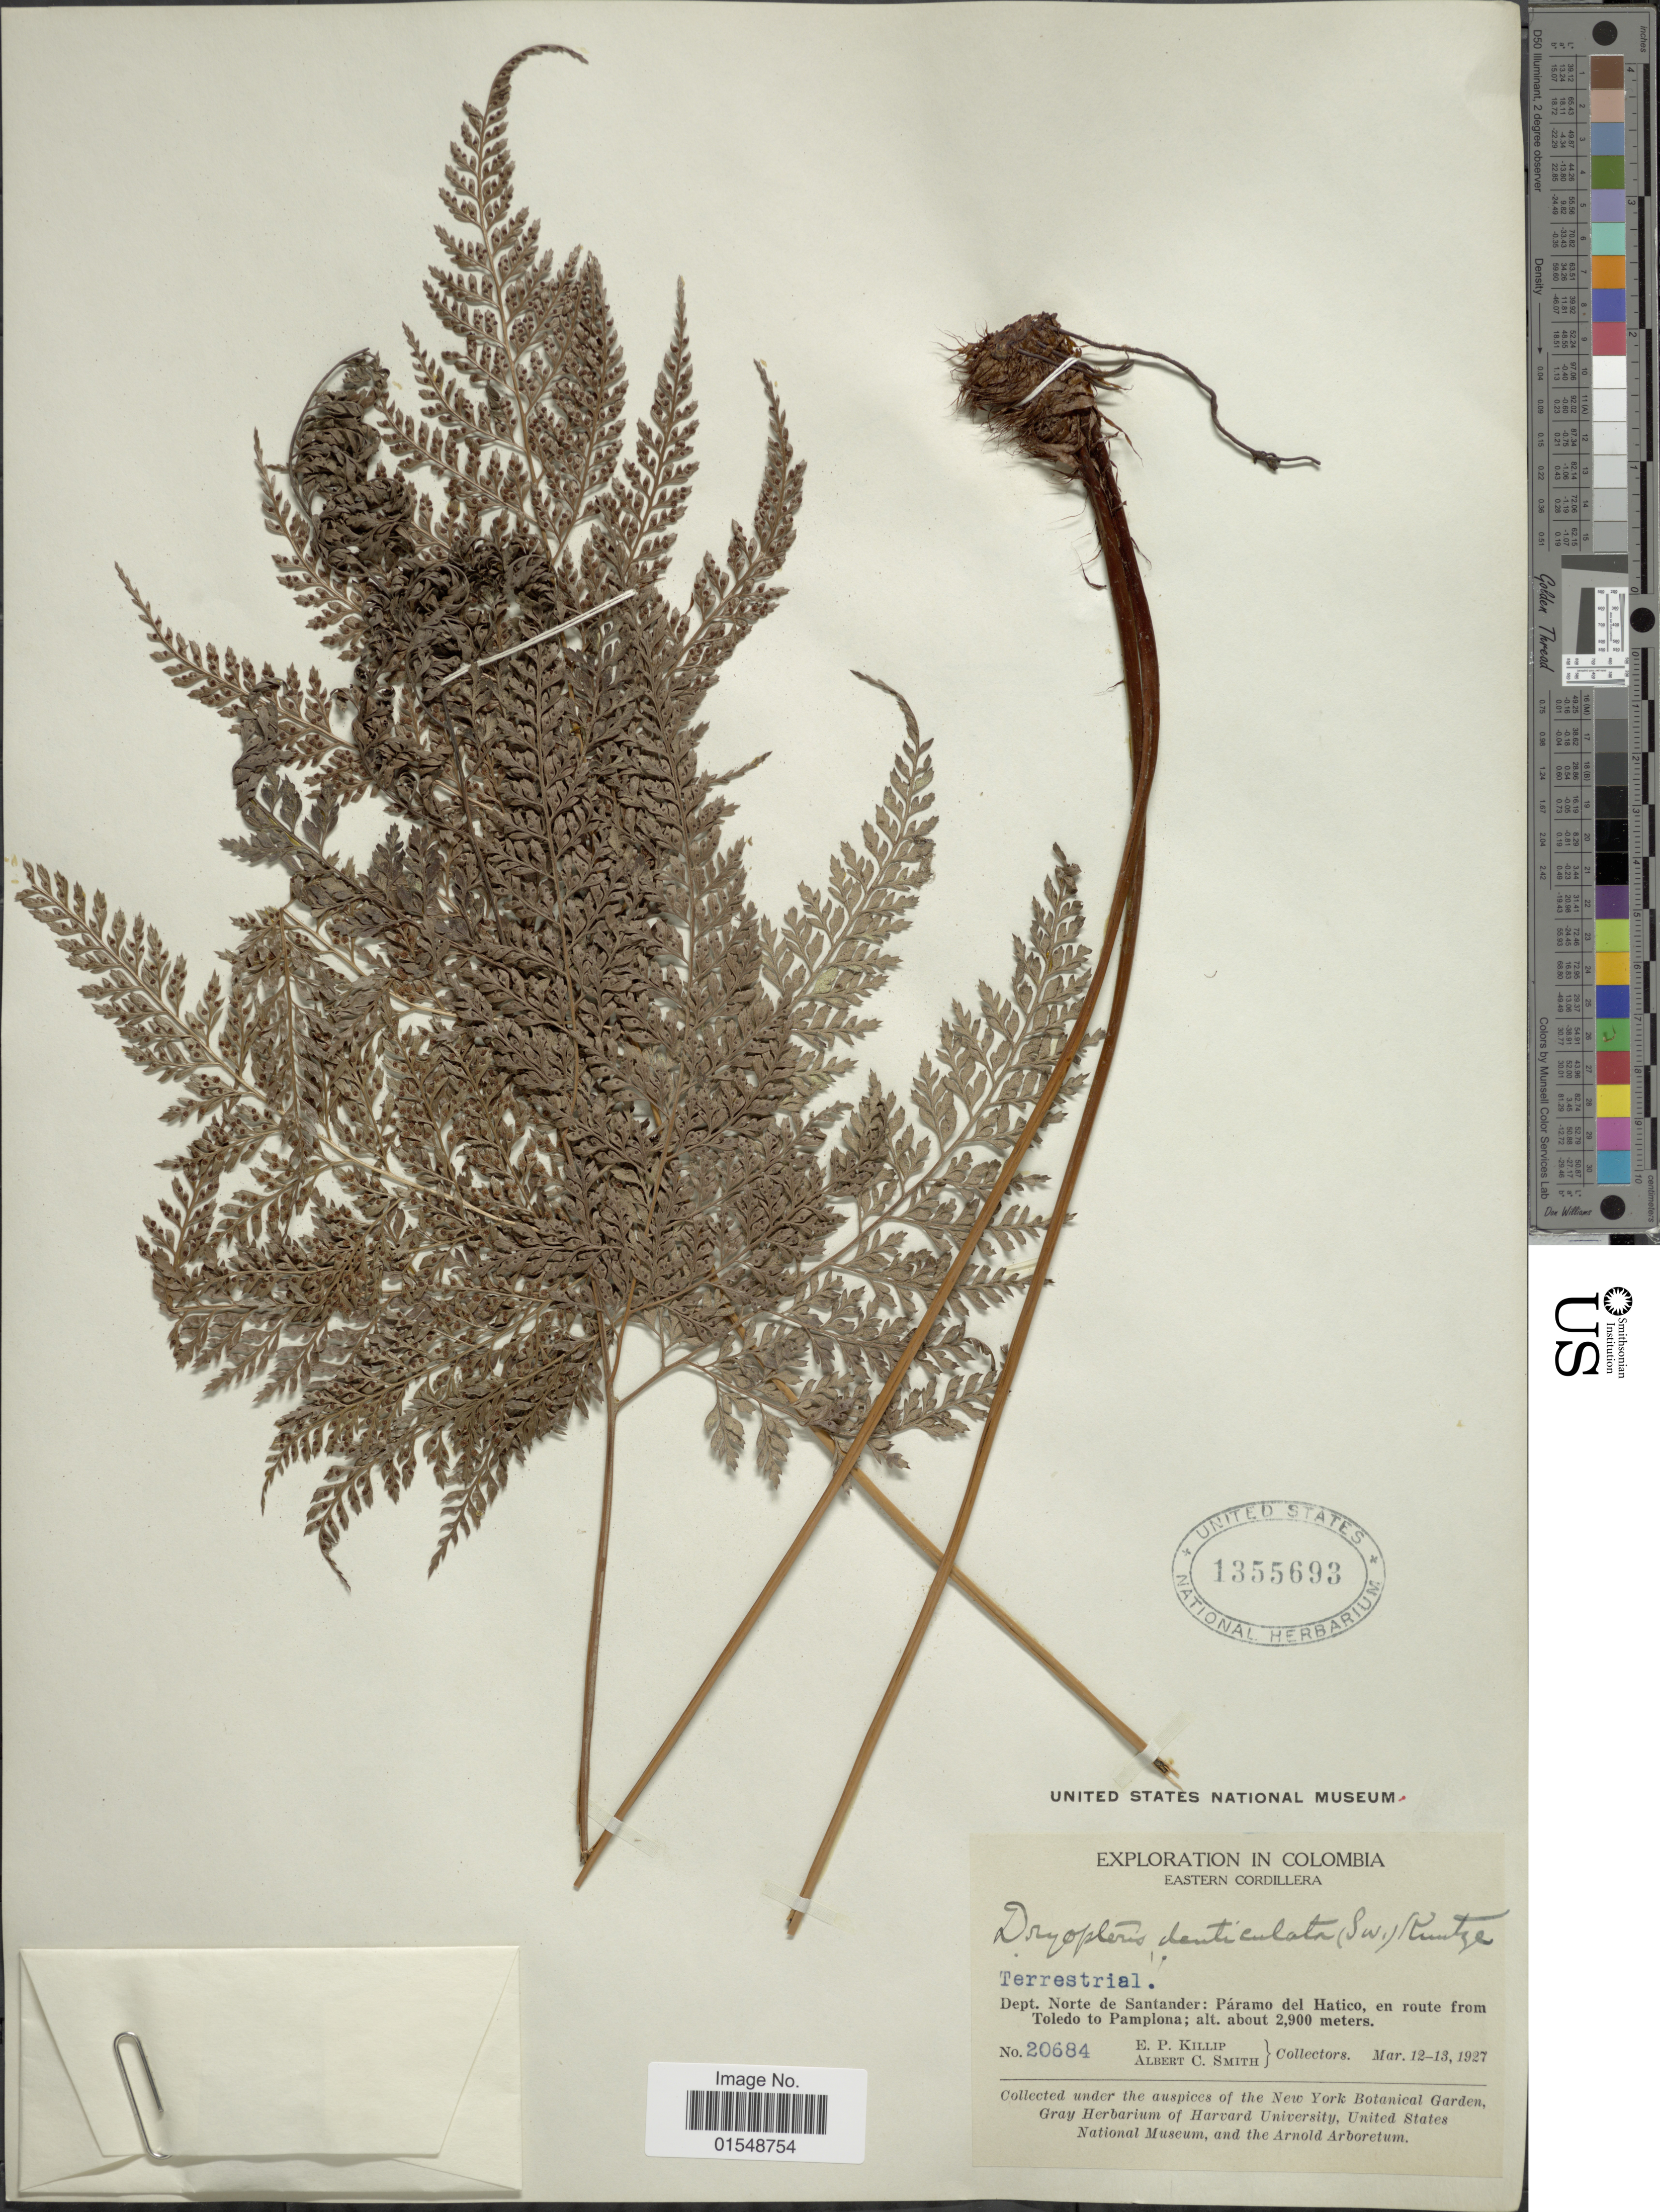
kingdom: Plantae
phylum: Tracheophyta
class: Polypodiopsida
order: Polypodiales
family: Dryopteridaceae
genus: Arachniodes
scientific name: Arachniodes denticulata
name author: (Sw.) Ching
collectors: E. P. Killip & A. C. Smith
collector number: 20684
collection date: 1927-03-12/1927-03-13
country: Colombia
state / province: Norte de Santander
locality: Páramo del Hatico, en route from Toledo to Pamplona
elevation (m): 2900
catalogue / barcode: US 1355693